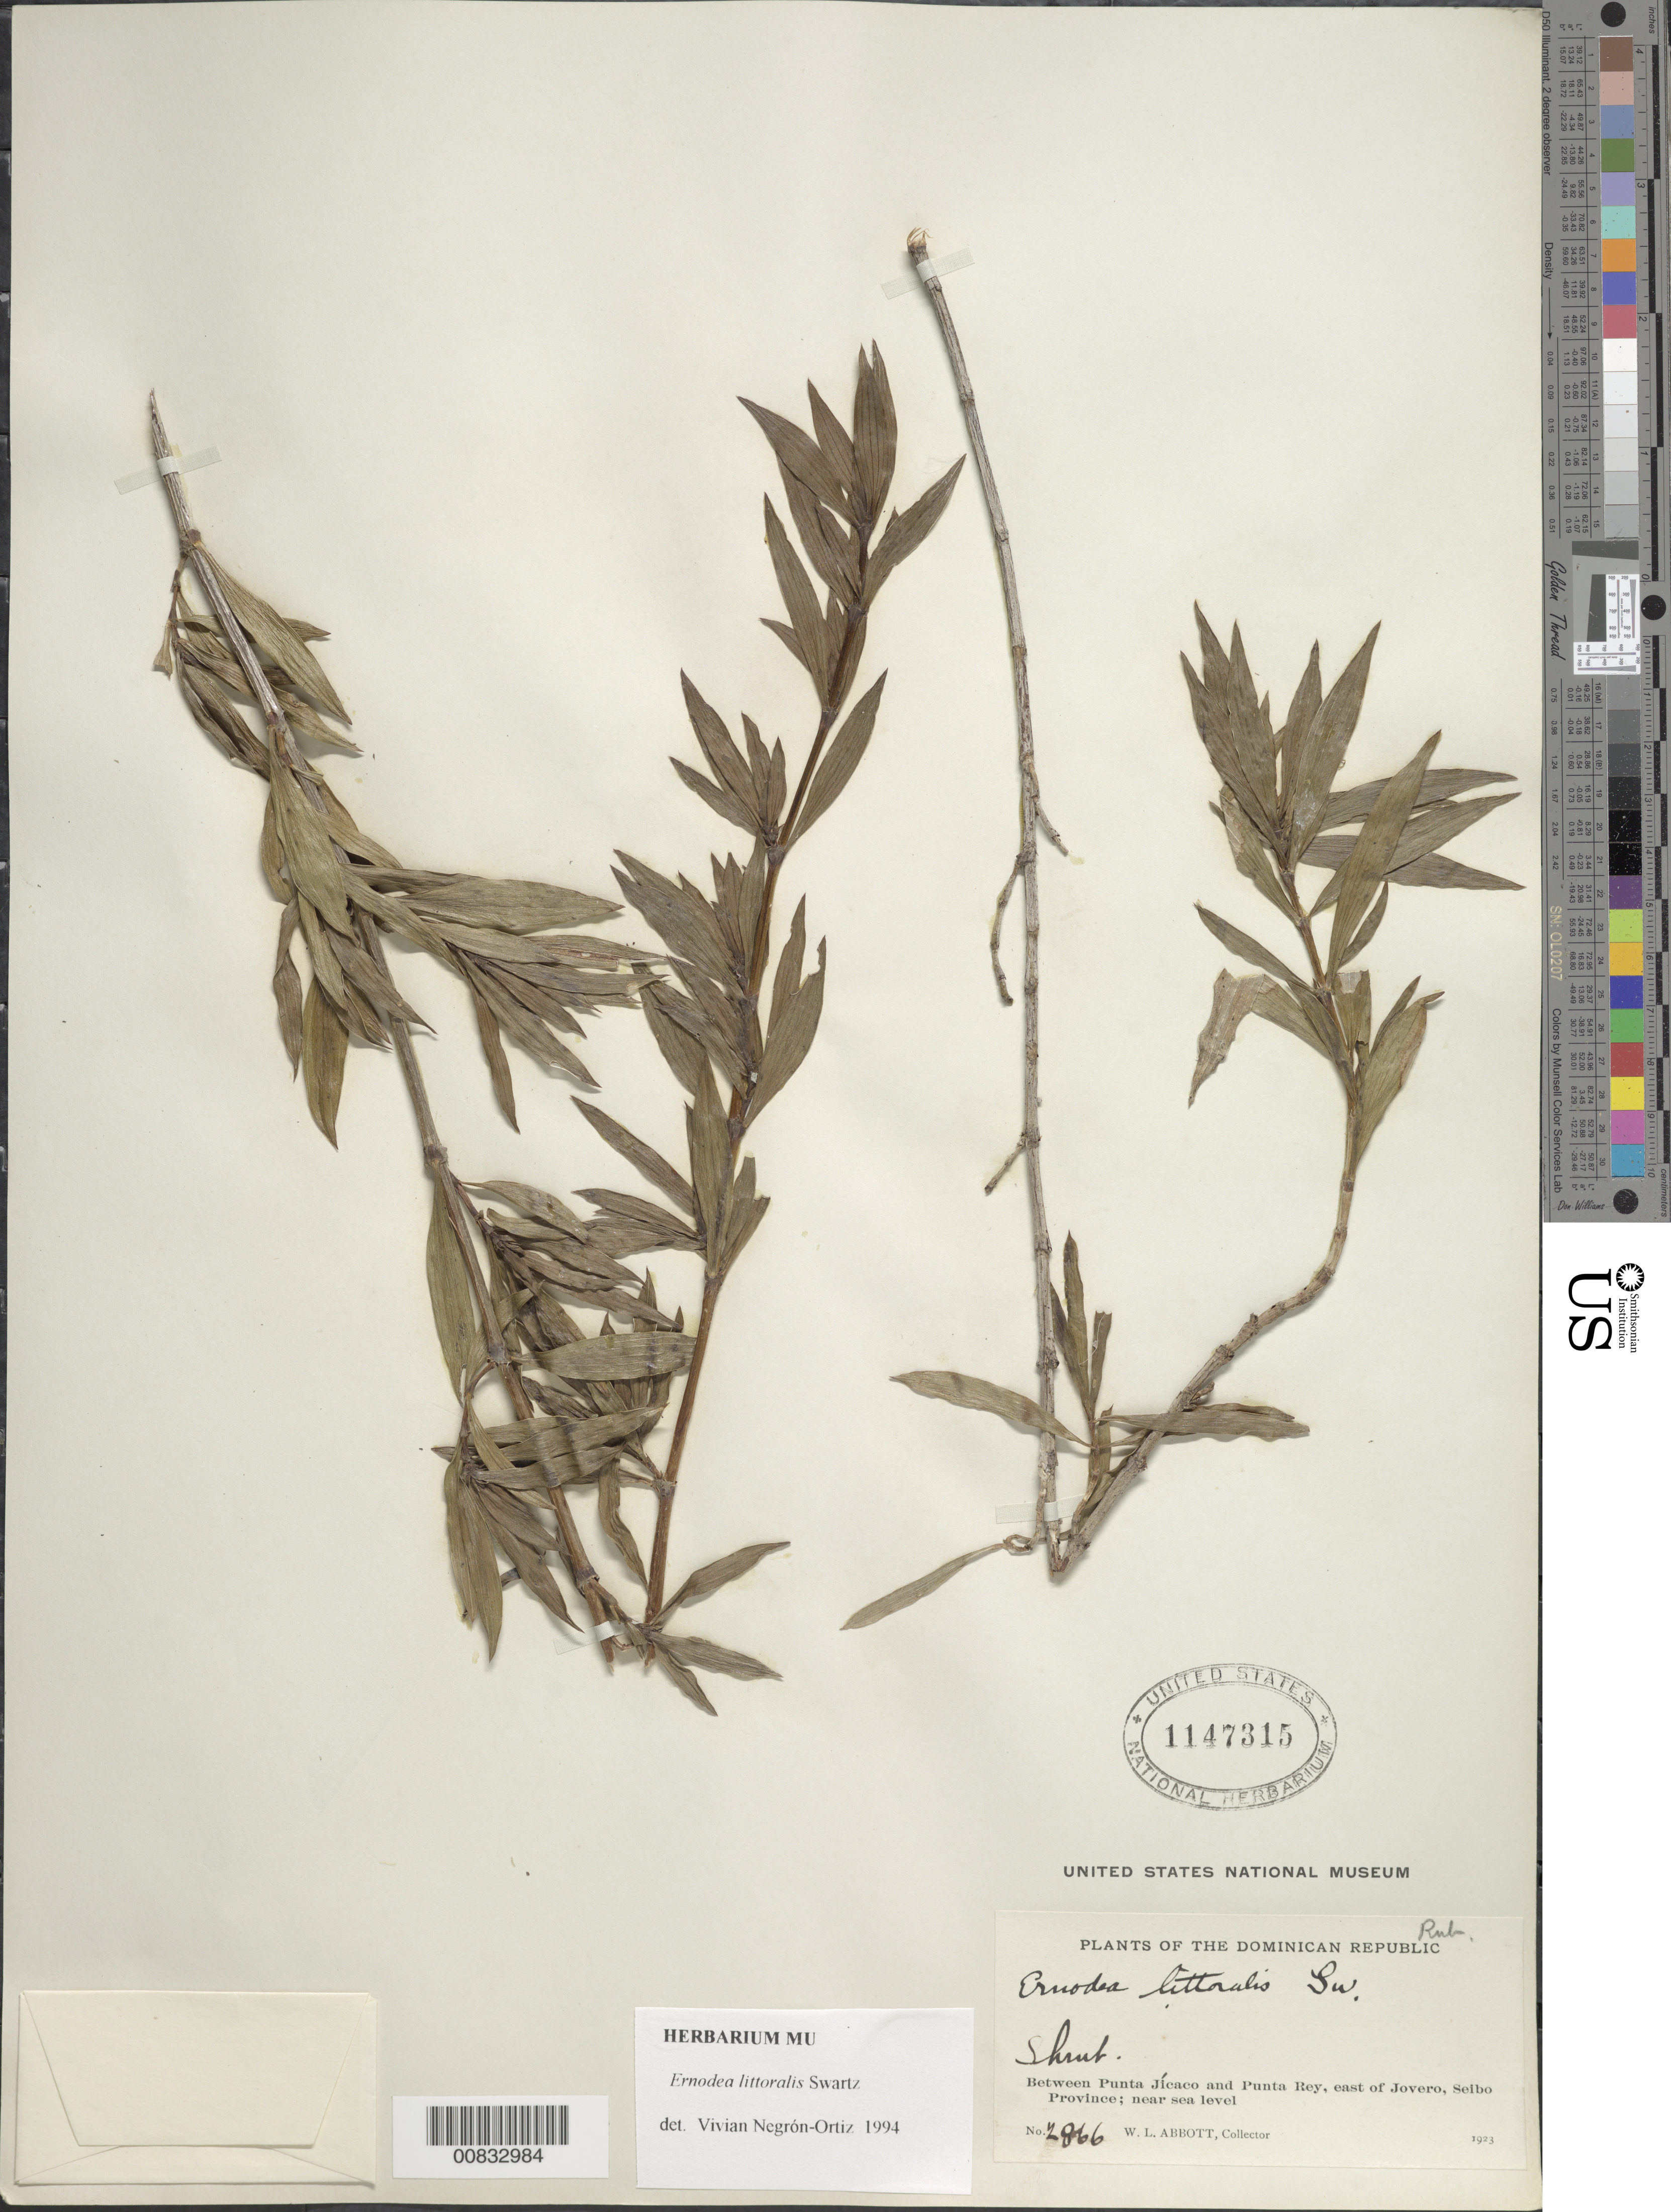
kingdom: Plantae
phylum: Tracheophyta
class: Magnoliopsida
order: Gentianales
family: Rubiaceae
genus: Ernodea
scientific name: Ernodea angusta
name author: Small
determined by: Negrón-Ortiz, V.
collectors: W. L. Abbott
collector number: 2866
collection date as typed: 1923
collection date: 1923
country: Dominican Republic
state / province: El Seibo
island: Hispaniola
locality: Between Punta Jícaco and Punta Rey, E of Jovero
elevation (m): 0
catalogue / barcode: US 1147315